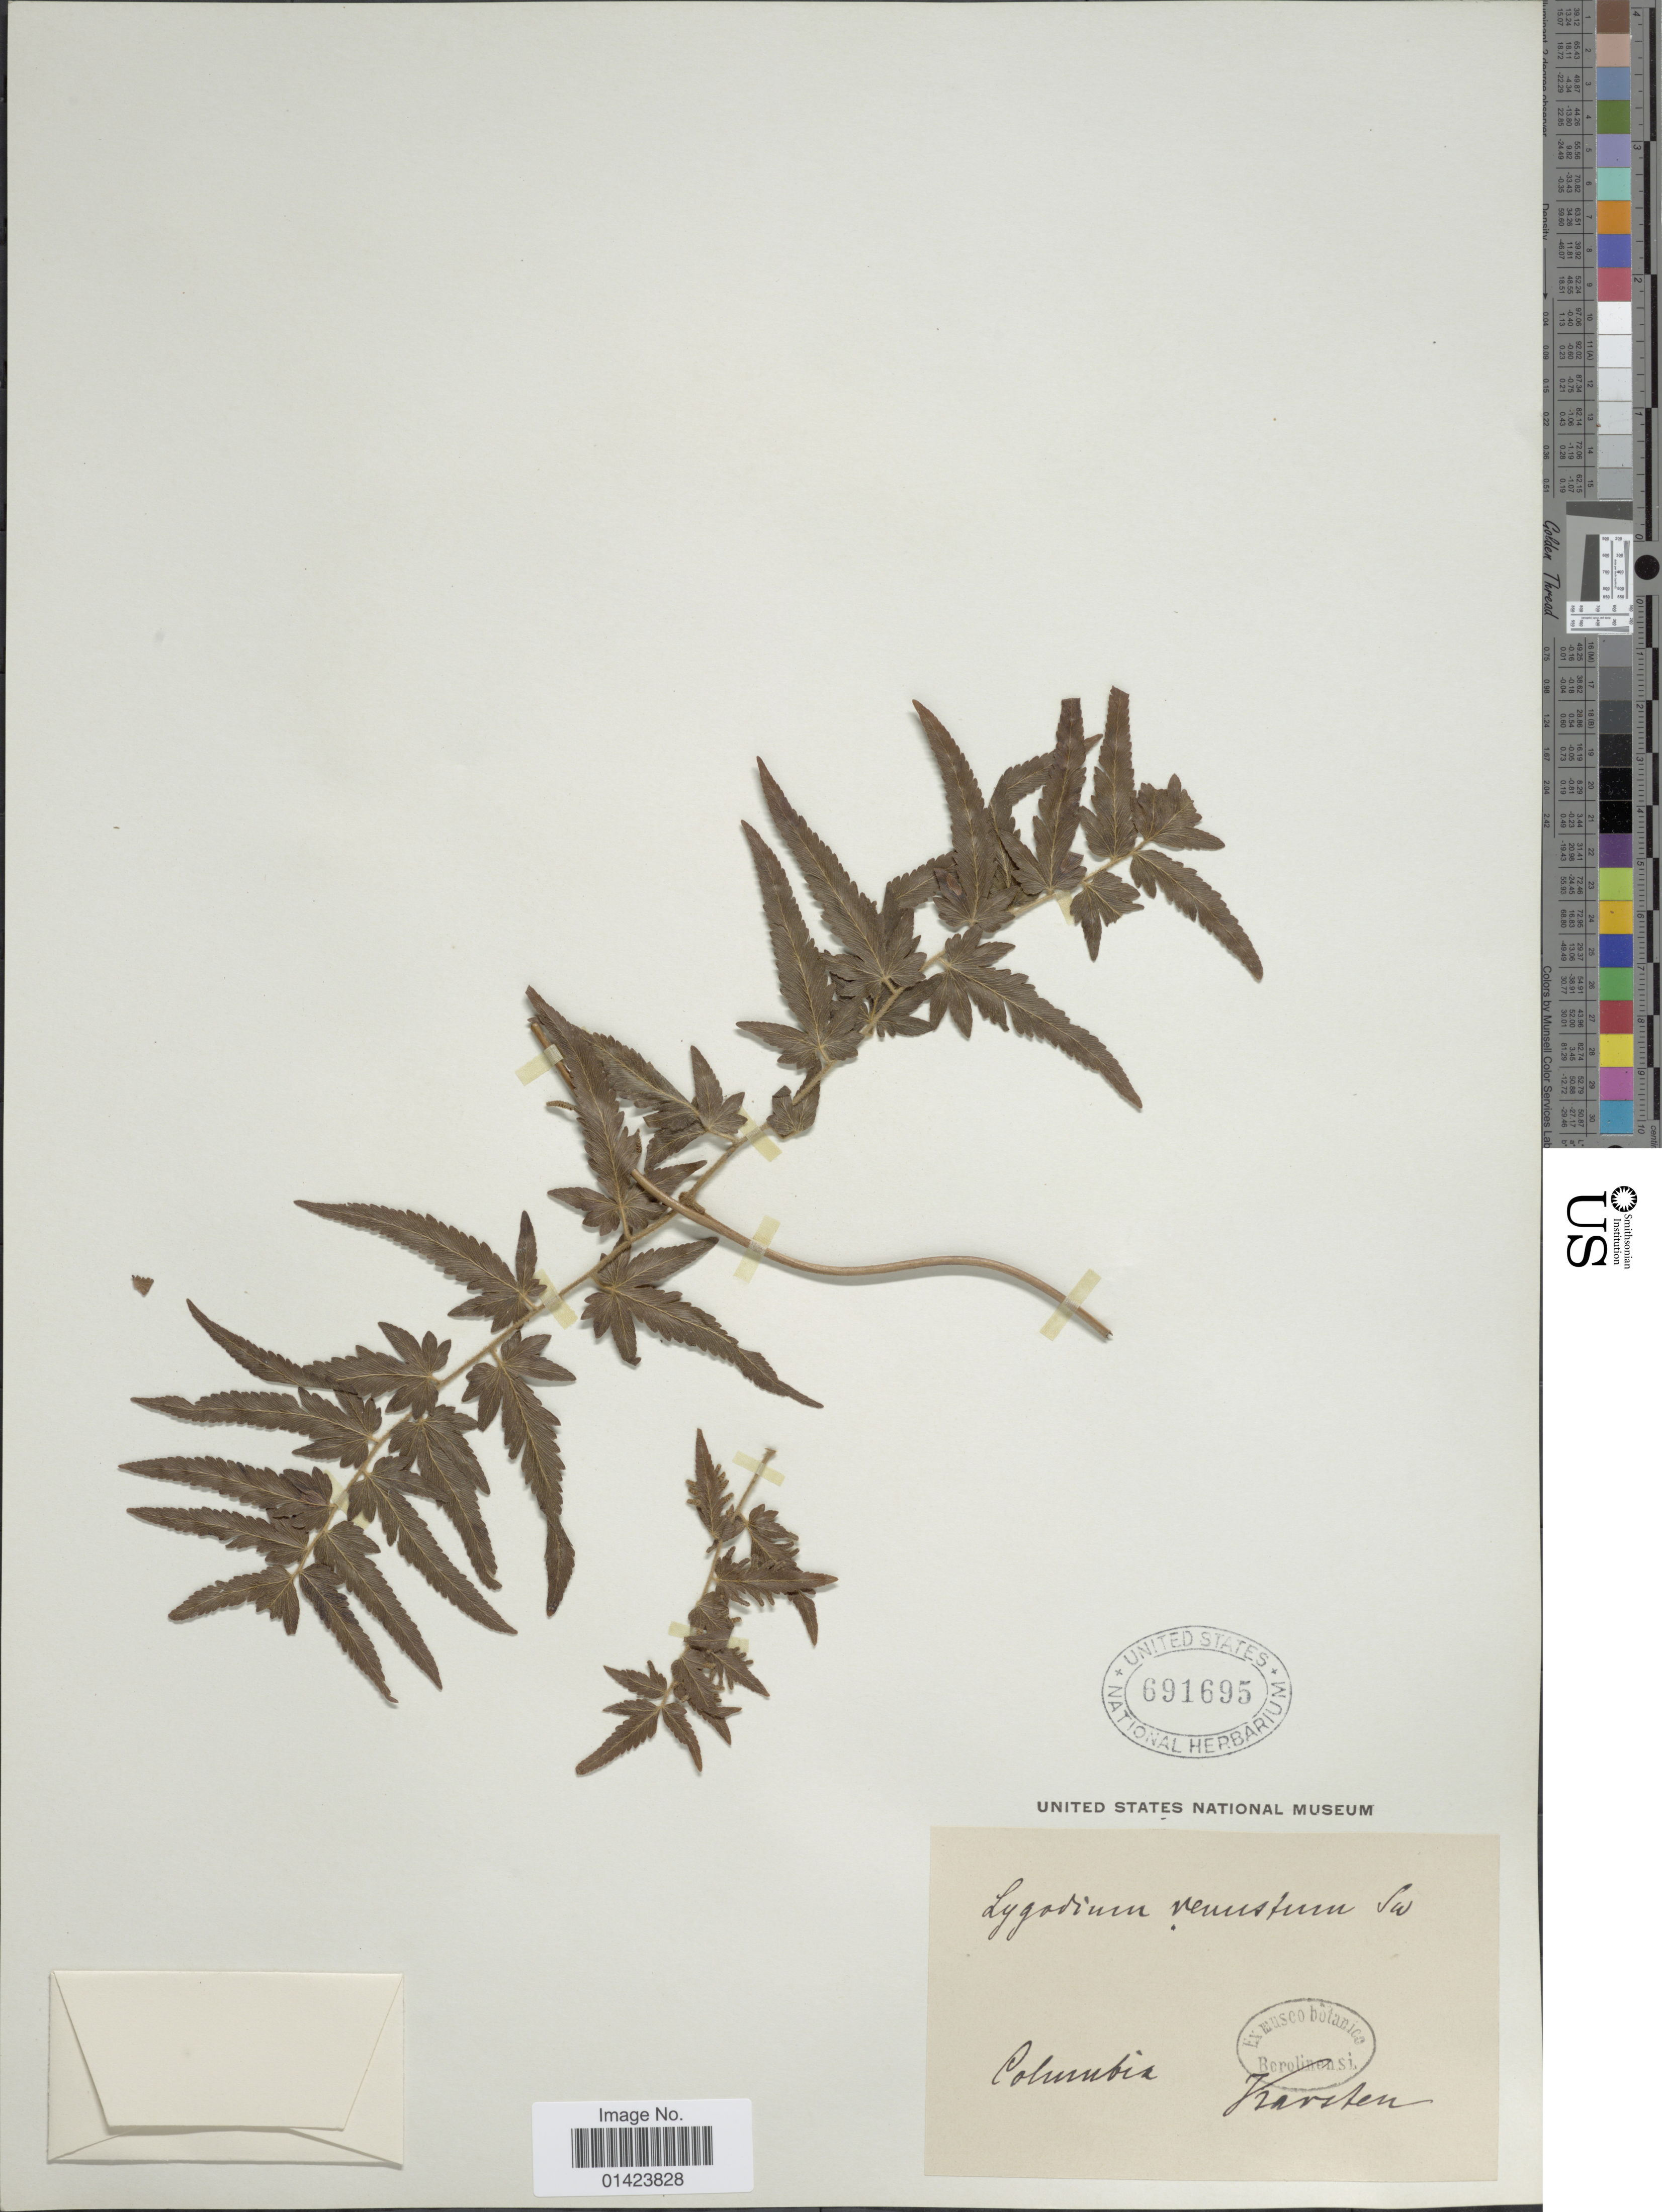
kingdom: Plantae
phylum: Tracheophyta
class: Polypodiopsida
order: Schizaeales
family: Lygodiaceae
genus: Lygodium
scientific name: Lygodium venustum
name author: Sw.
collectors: -. Karsten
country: Colombia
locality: Columbia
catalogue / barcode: US 691695